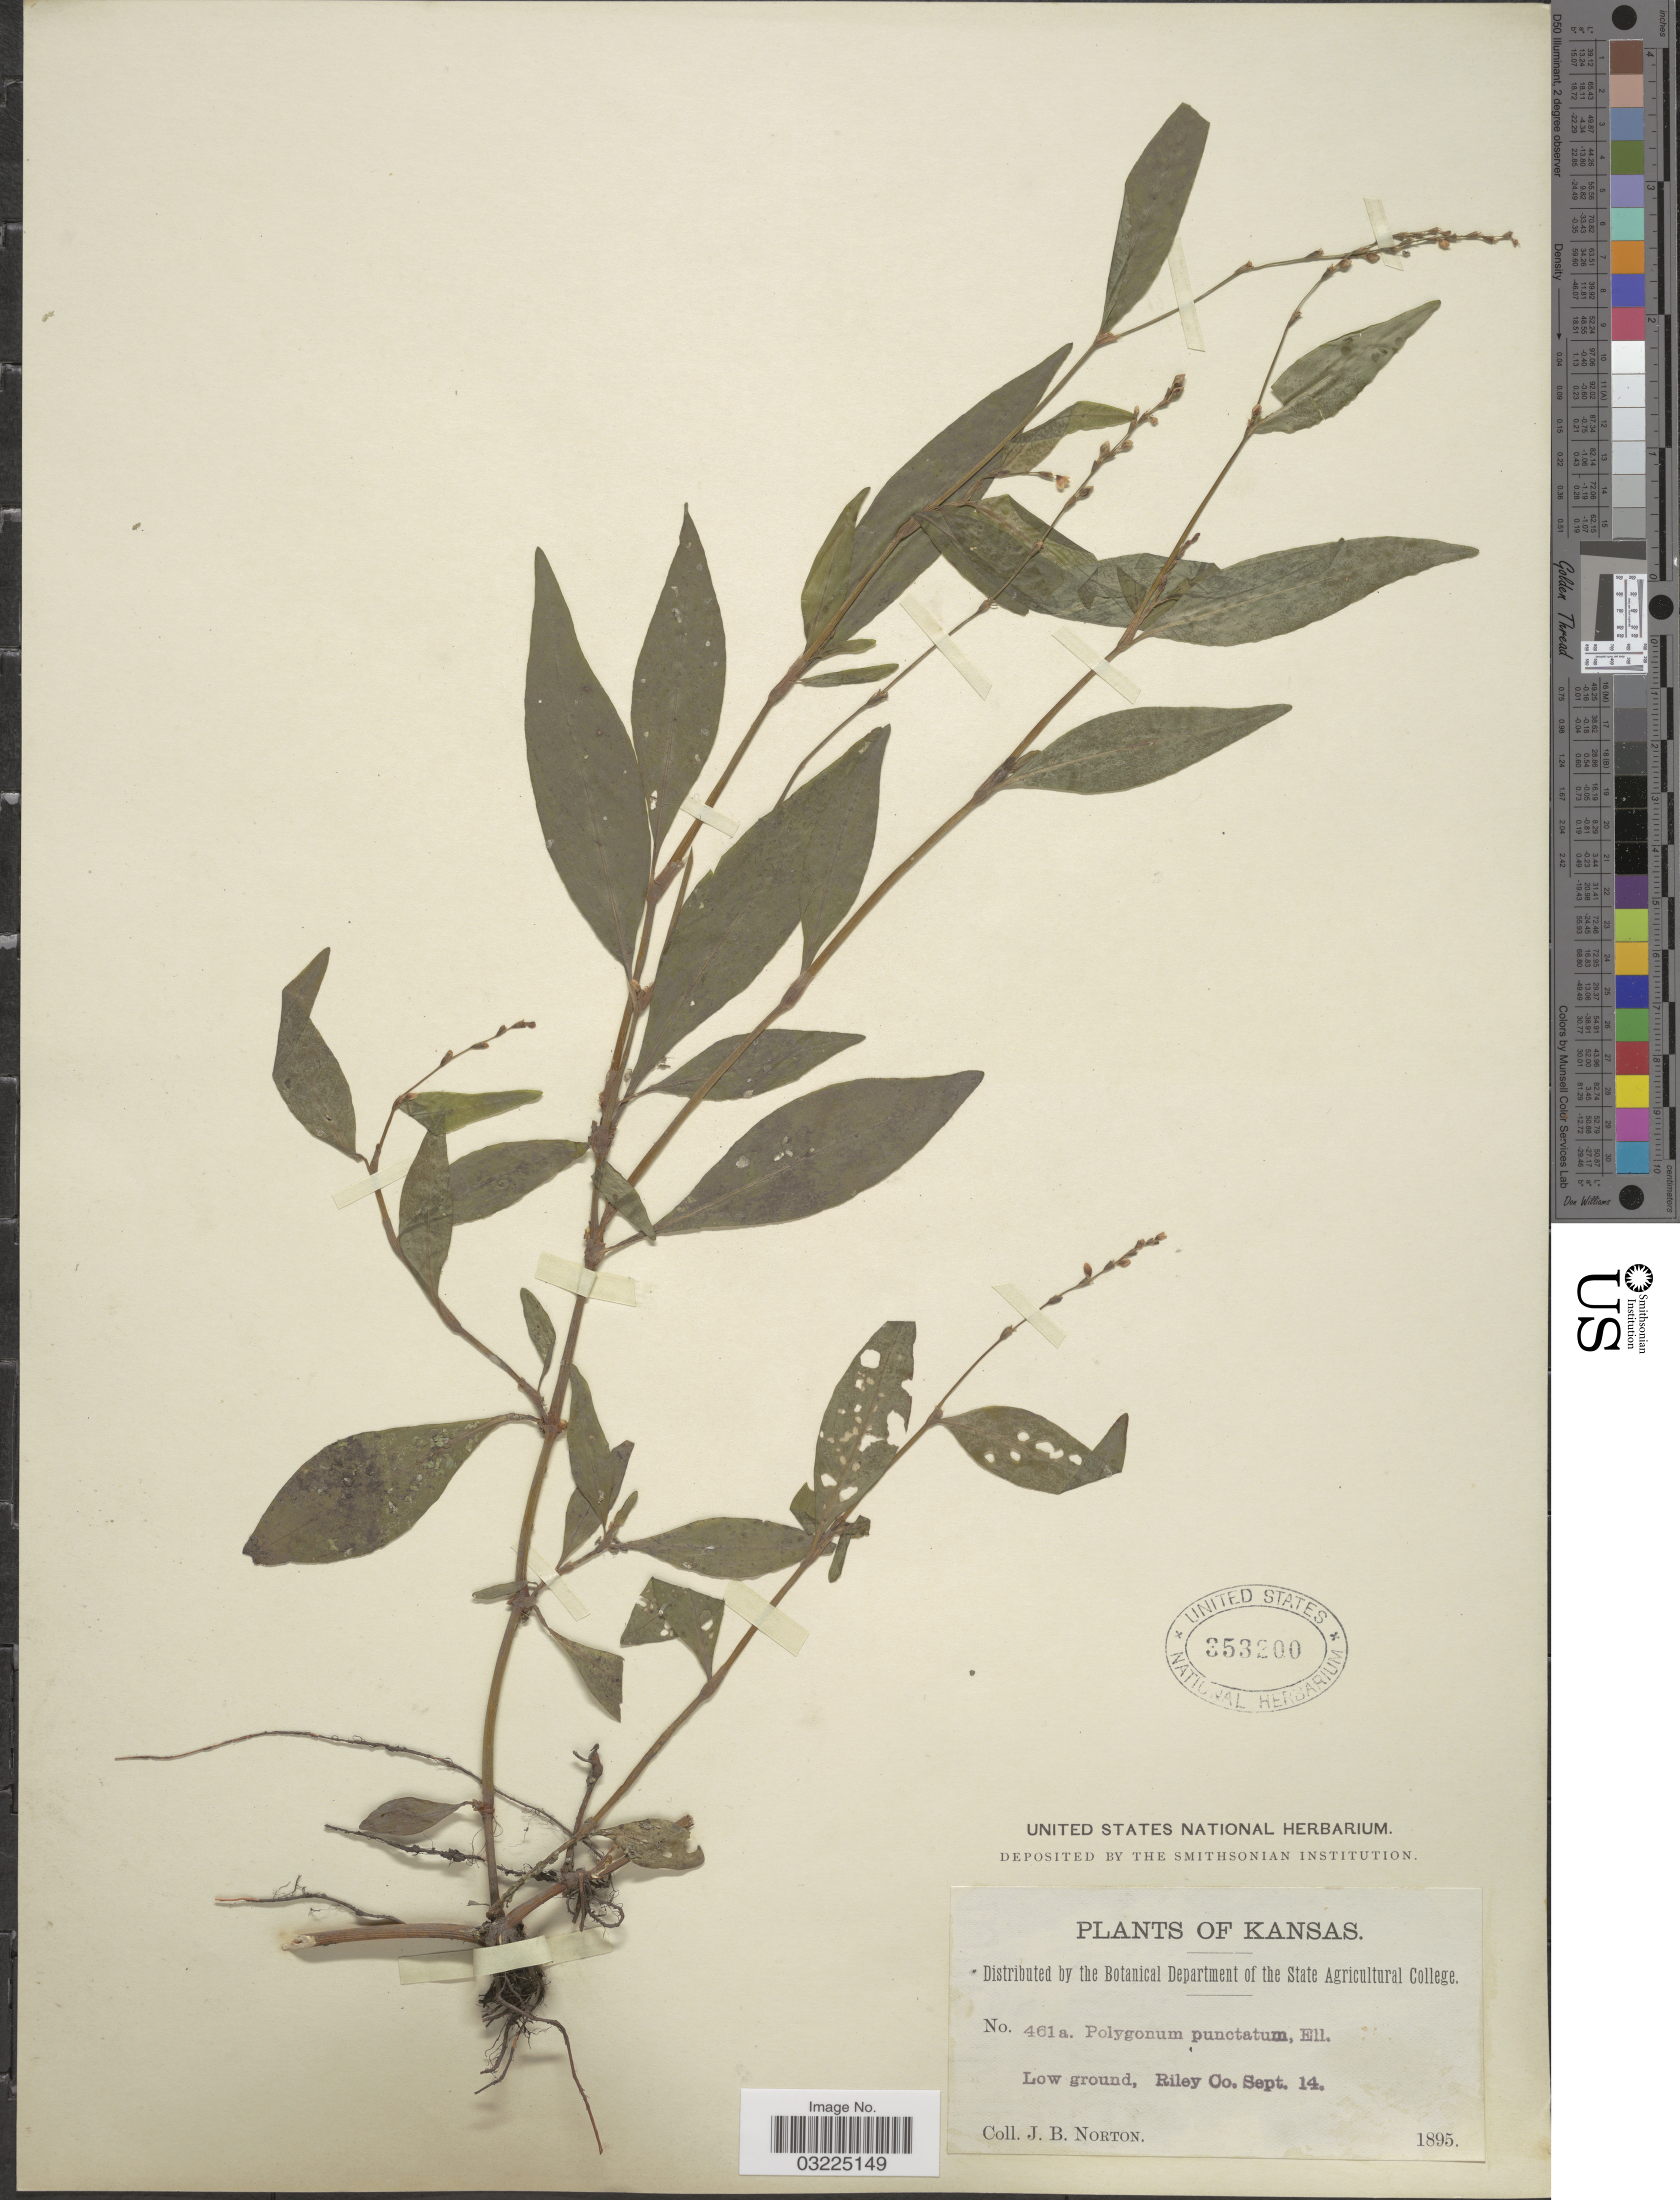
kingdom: Plantae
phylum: Tracheophyta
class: Magnoliopsida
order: Caryophyllales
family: Polygonaceae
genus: Persicaria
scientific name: Persicaria punctata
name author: (Elliott) Small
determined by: Atha, D. E.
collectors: J. B. Norton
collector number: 461a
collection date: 1895-09-14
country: United States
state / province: Kansas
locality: Riley Co.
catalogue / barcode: US 353200